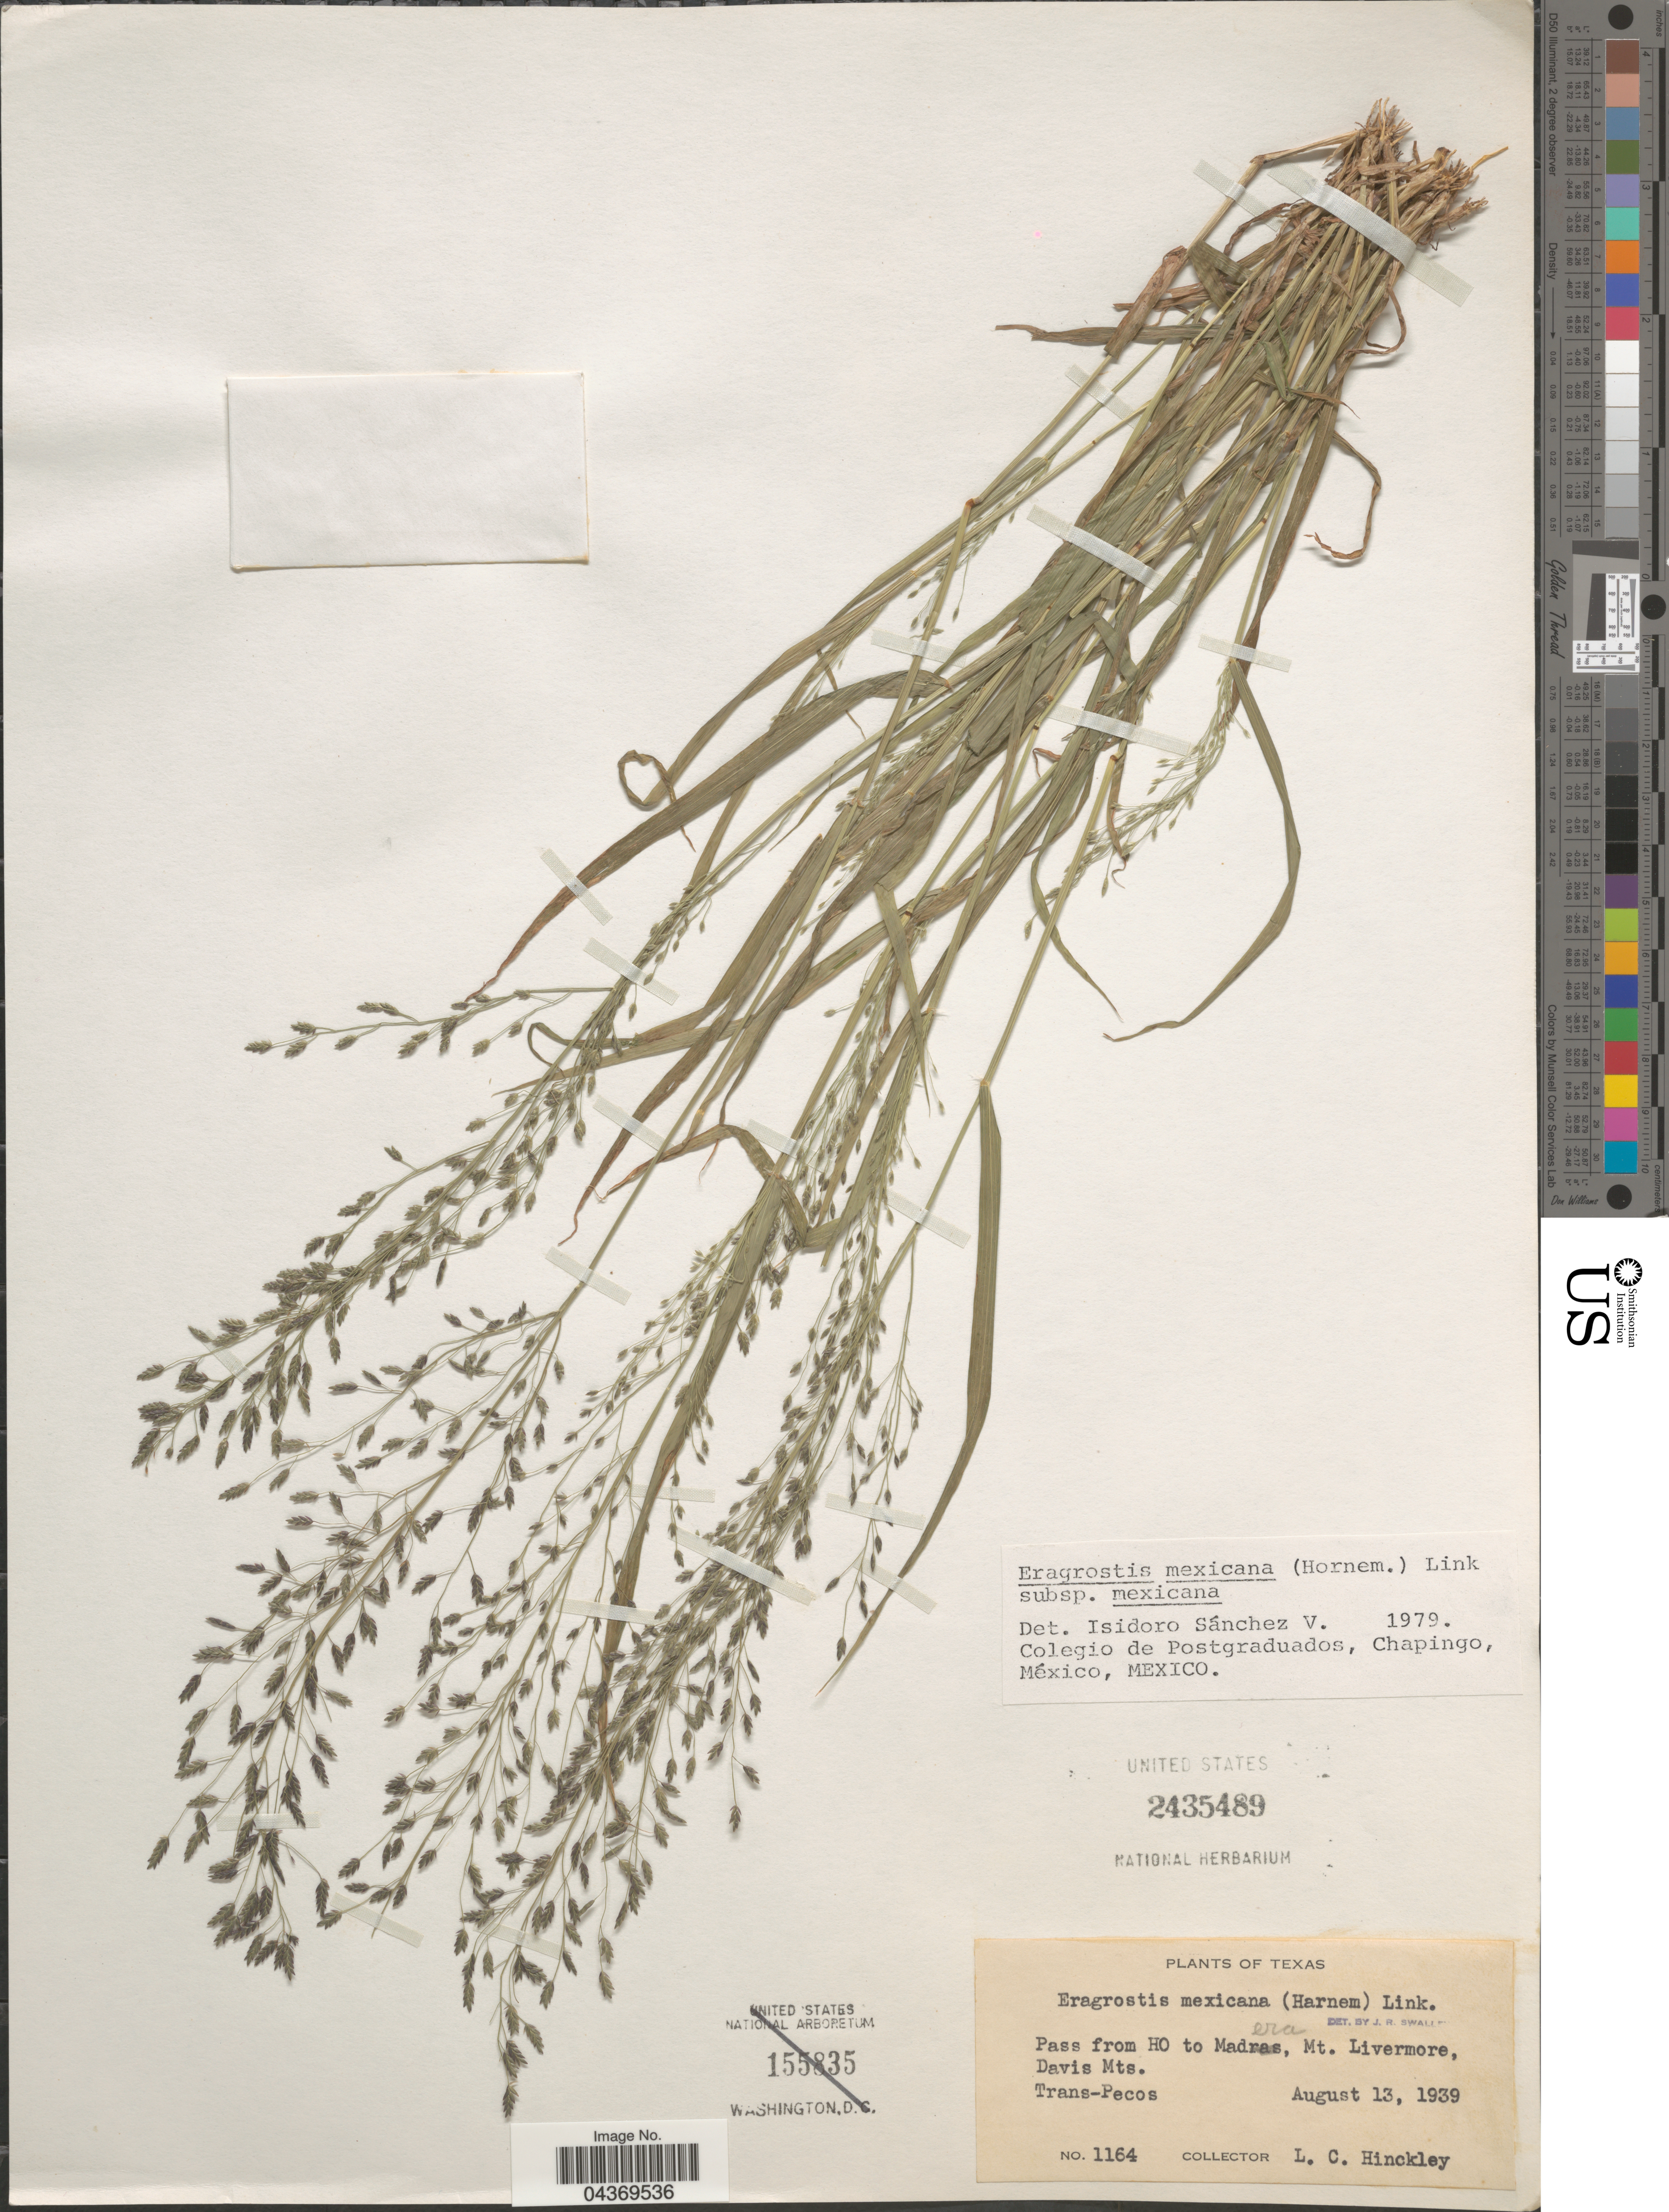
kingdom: Plantae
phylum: Tracheophyta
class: Liliopsida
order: Poales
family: Poaceae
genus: Eragrostis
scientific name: Eragrostis mexicana subsp. mexicana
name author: (Hornem.) Link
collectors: L. Hinckley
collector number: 1164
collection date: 1939-08-13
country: United States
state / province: Texas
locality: Pass from HO to Madera, Mt. Livermore, Davis Mts. Trans-Pecos.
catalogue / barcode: US 2435489